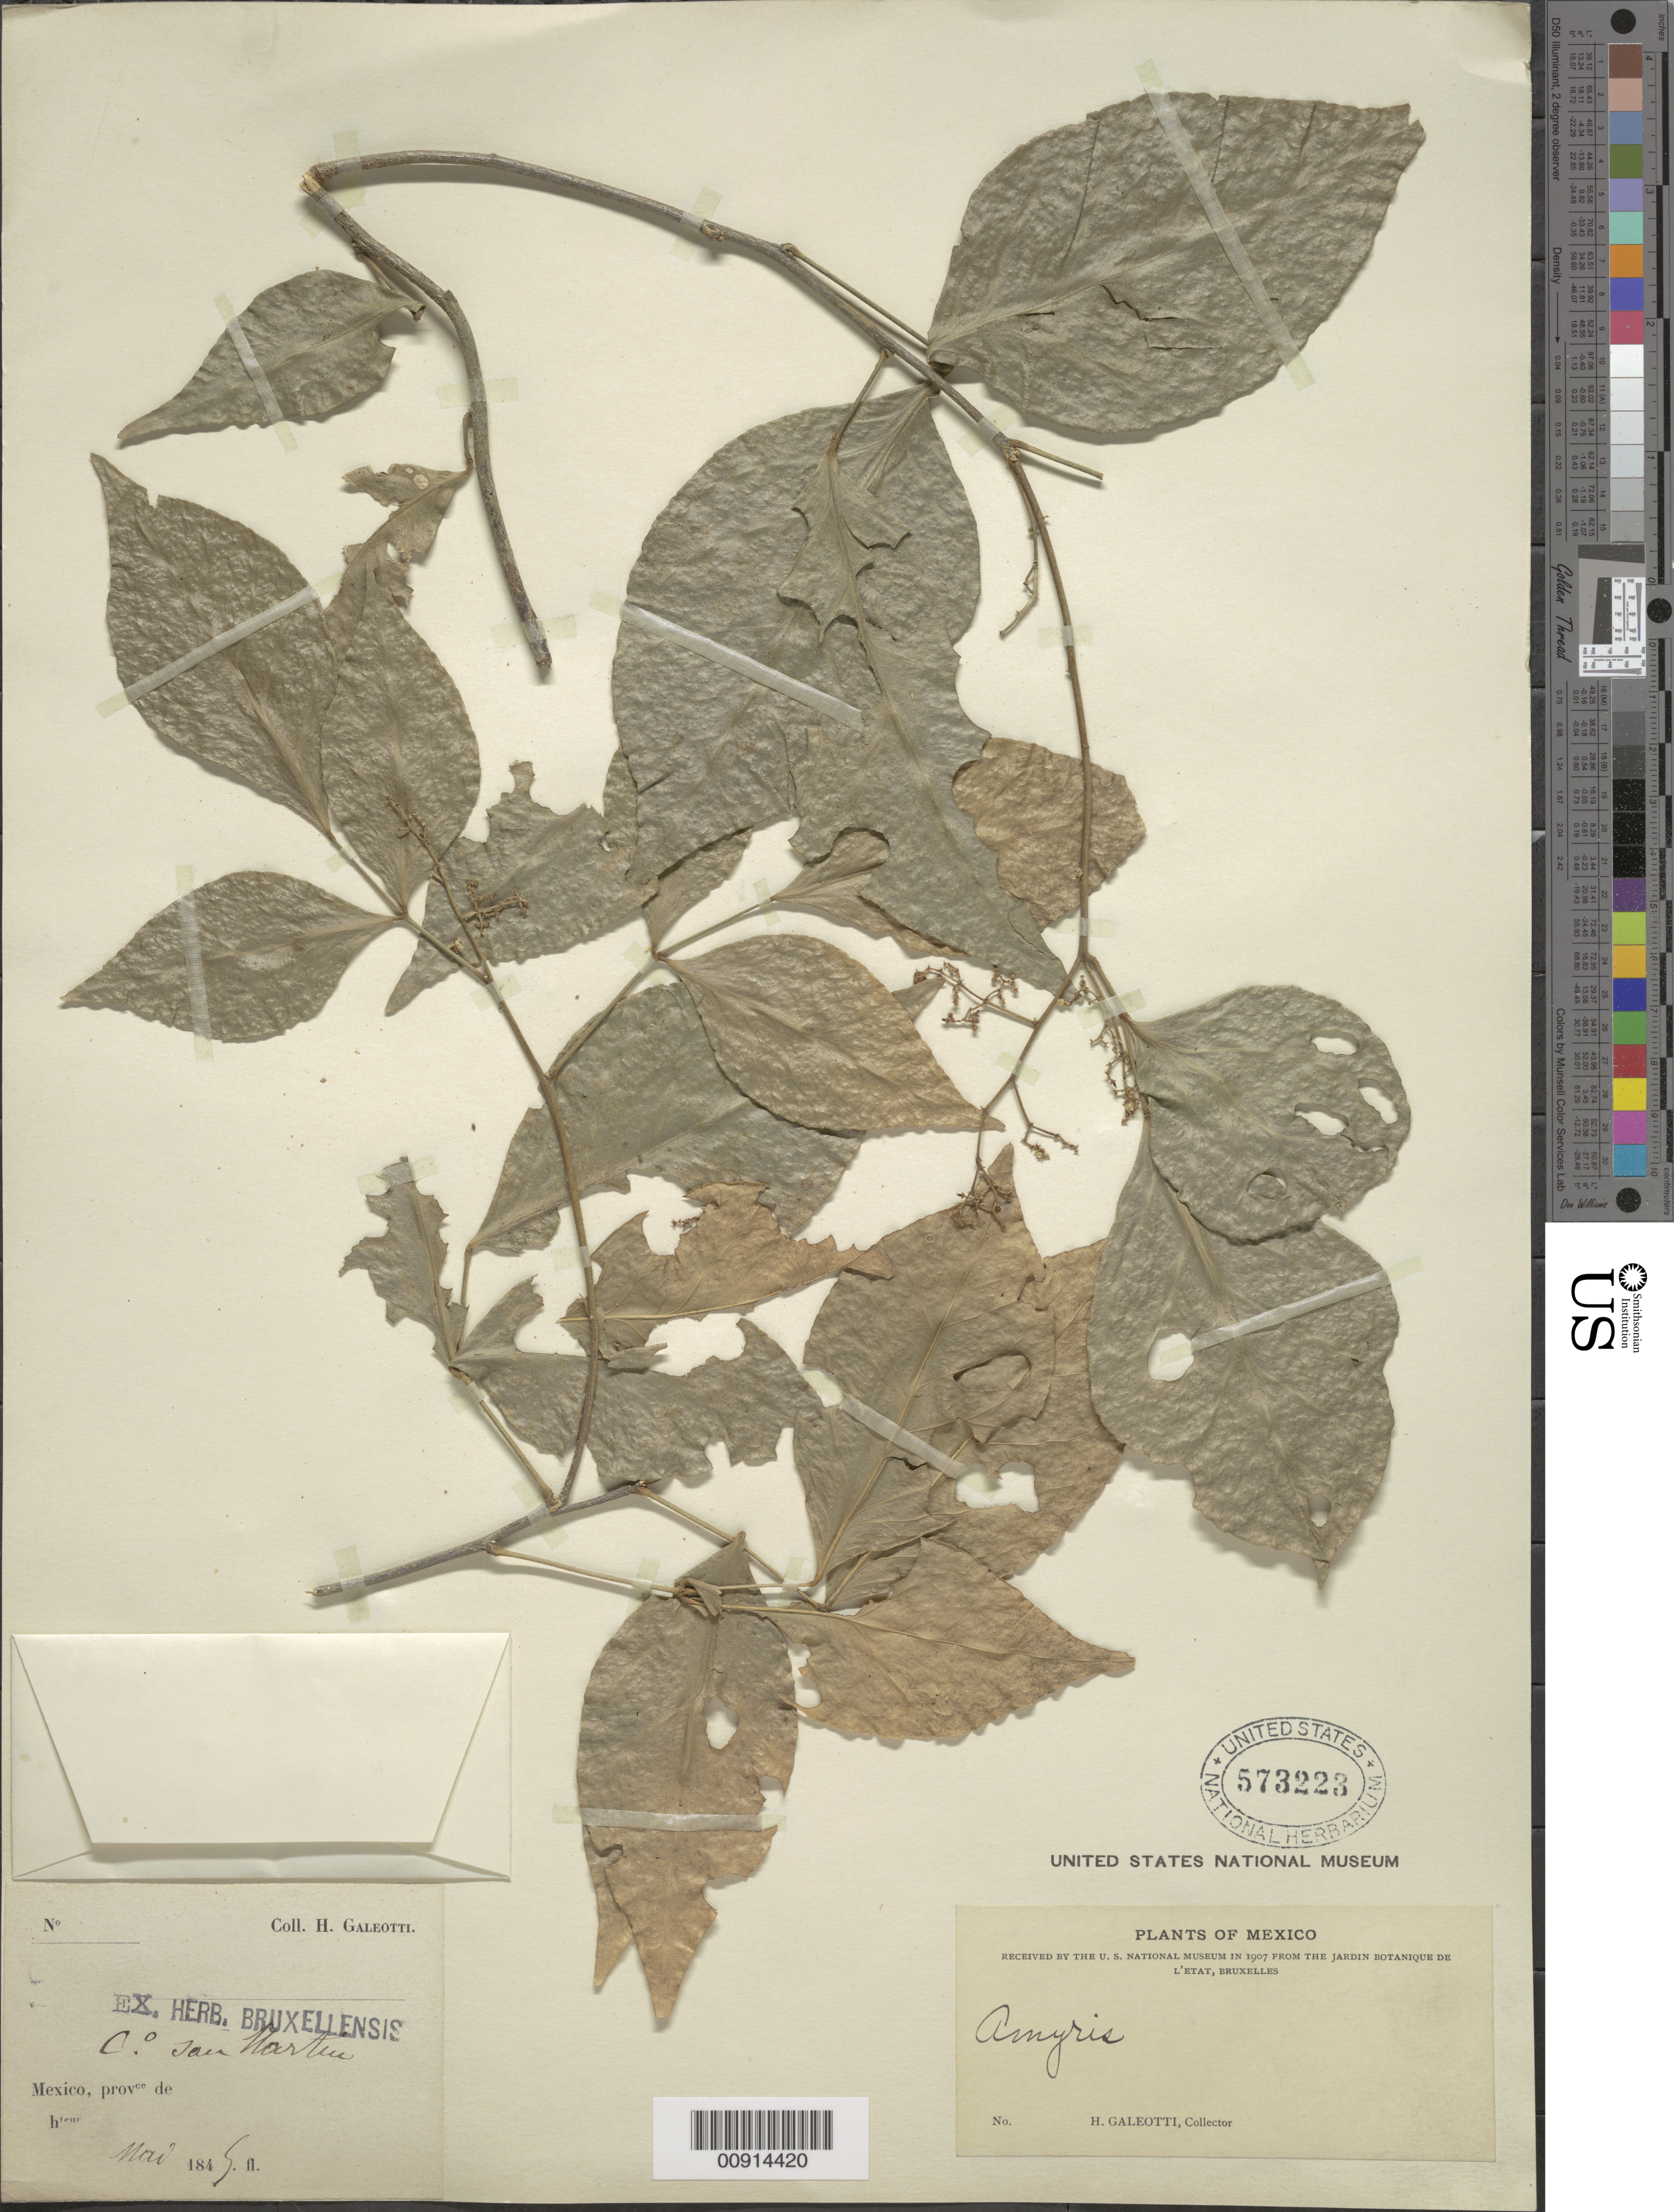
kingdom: Plantae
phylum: Tracheophyta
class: Magnoliopsida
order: Sapindales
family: Rutaceae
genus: Amyris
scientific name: Amyris thyrsiflora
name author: Turcz.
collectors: H. G. Galeotti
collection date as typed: May 1845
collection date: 1845-05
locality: San Martin.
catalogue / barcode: US 573223